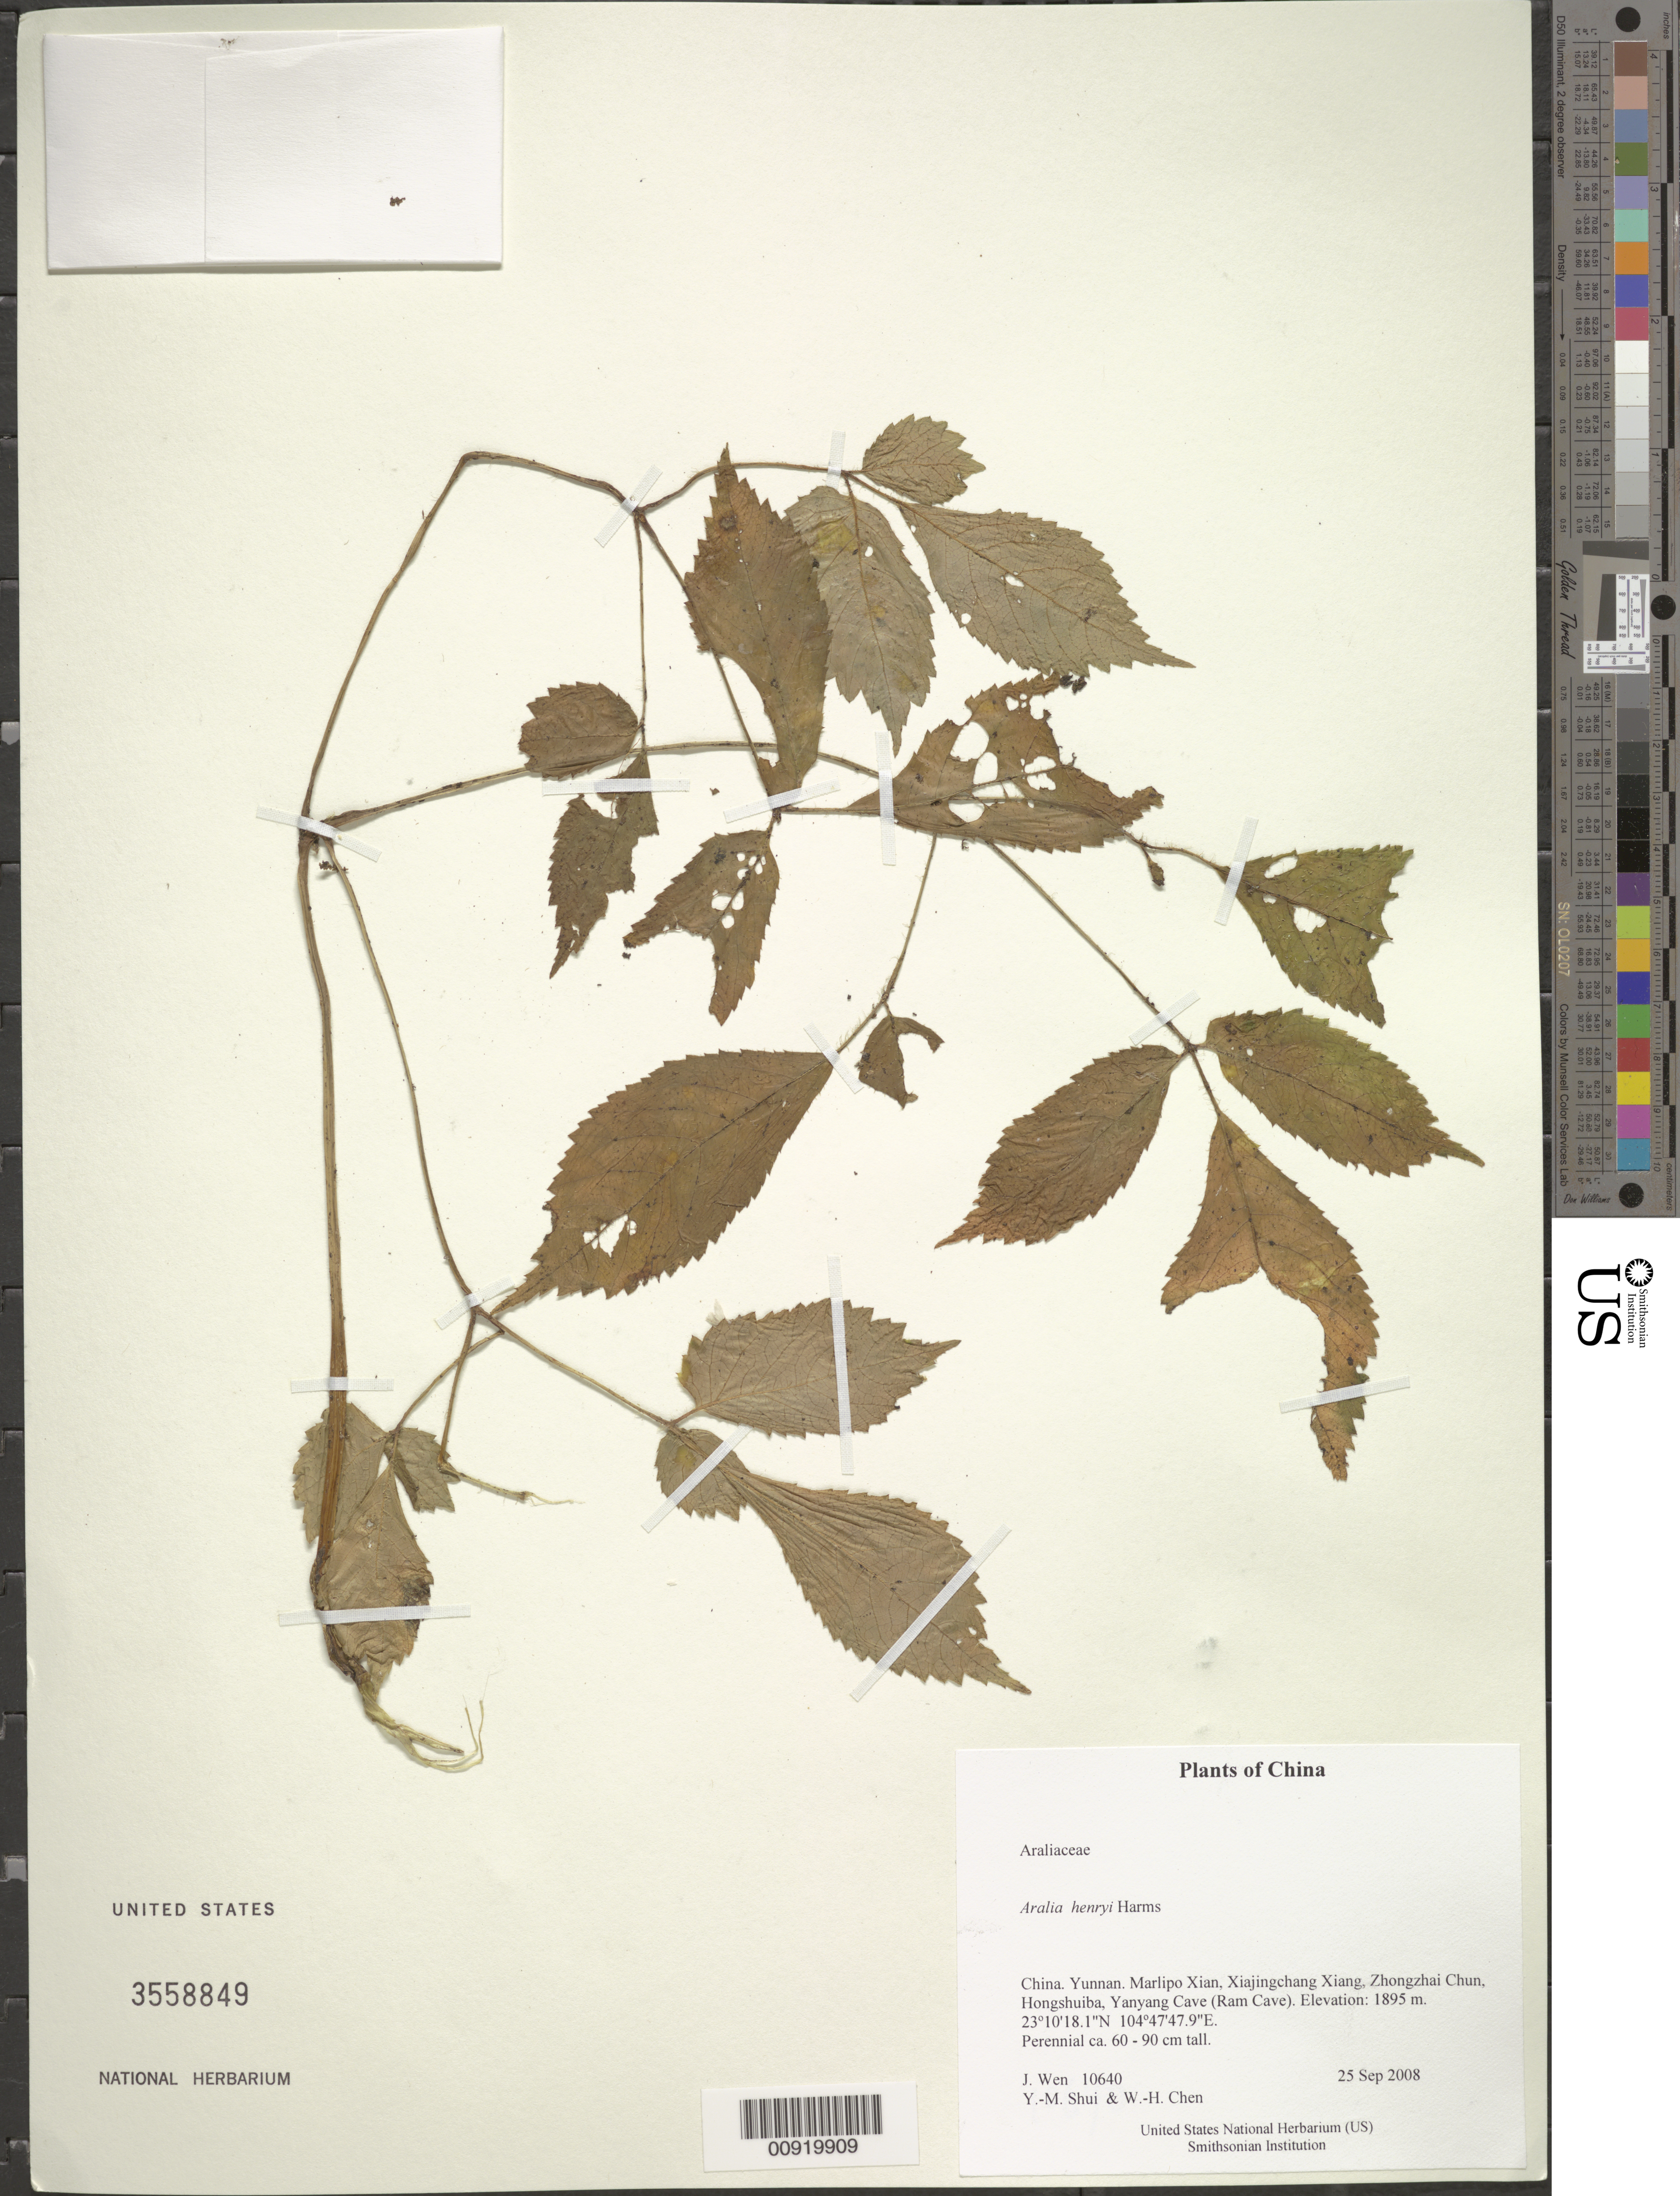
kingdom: Plantae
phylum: Tracheophyta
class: Magnoliopsida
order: Apiales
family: Araliaceae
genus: Aralia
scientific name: Aralia henryi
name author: Harms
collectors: J. Wen, Y. Shui & W. Chen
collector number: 10640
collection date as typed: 25 Sep 2008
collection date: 2008-09-25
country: China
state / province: Yunnan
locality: Marlipo Xian, Xiajingchang Xiang, Zhongzhai Chun, Hongshuiba, Yanyang Cave (Ram Cave).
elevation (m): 1895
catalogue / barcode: US 3558849